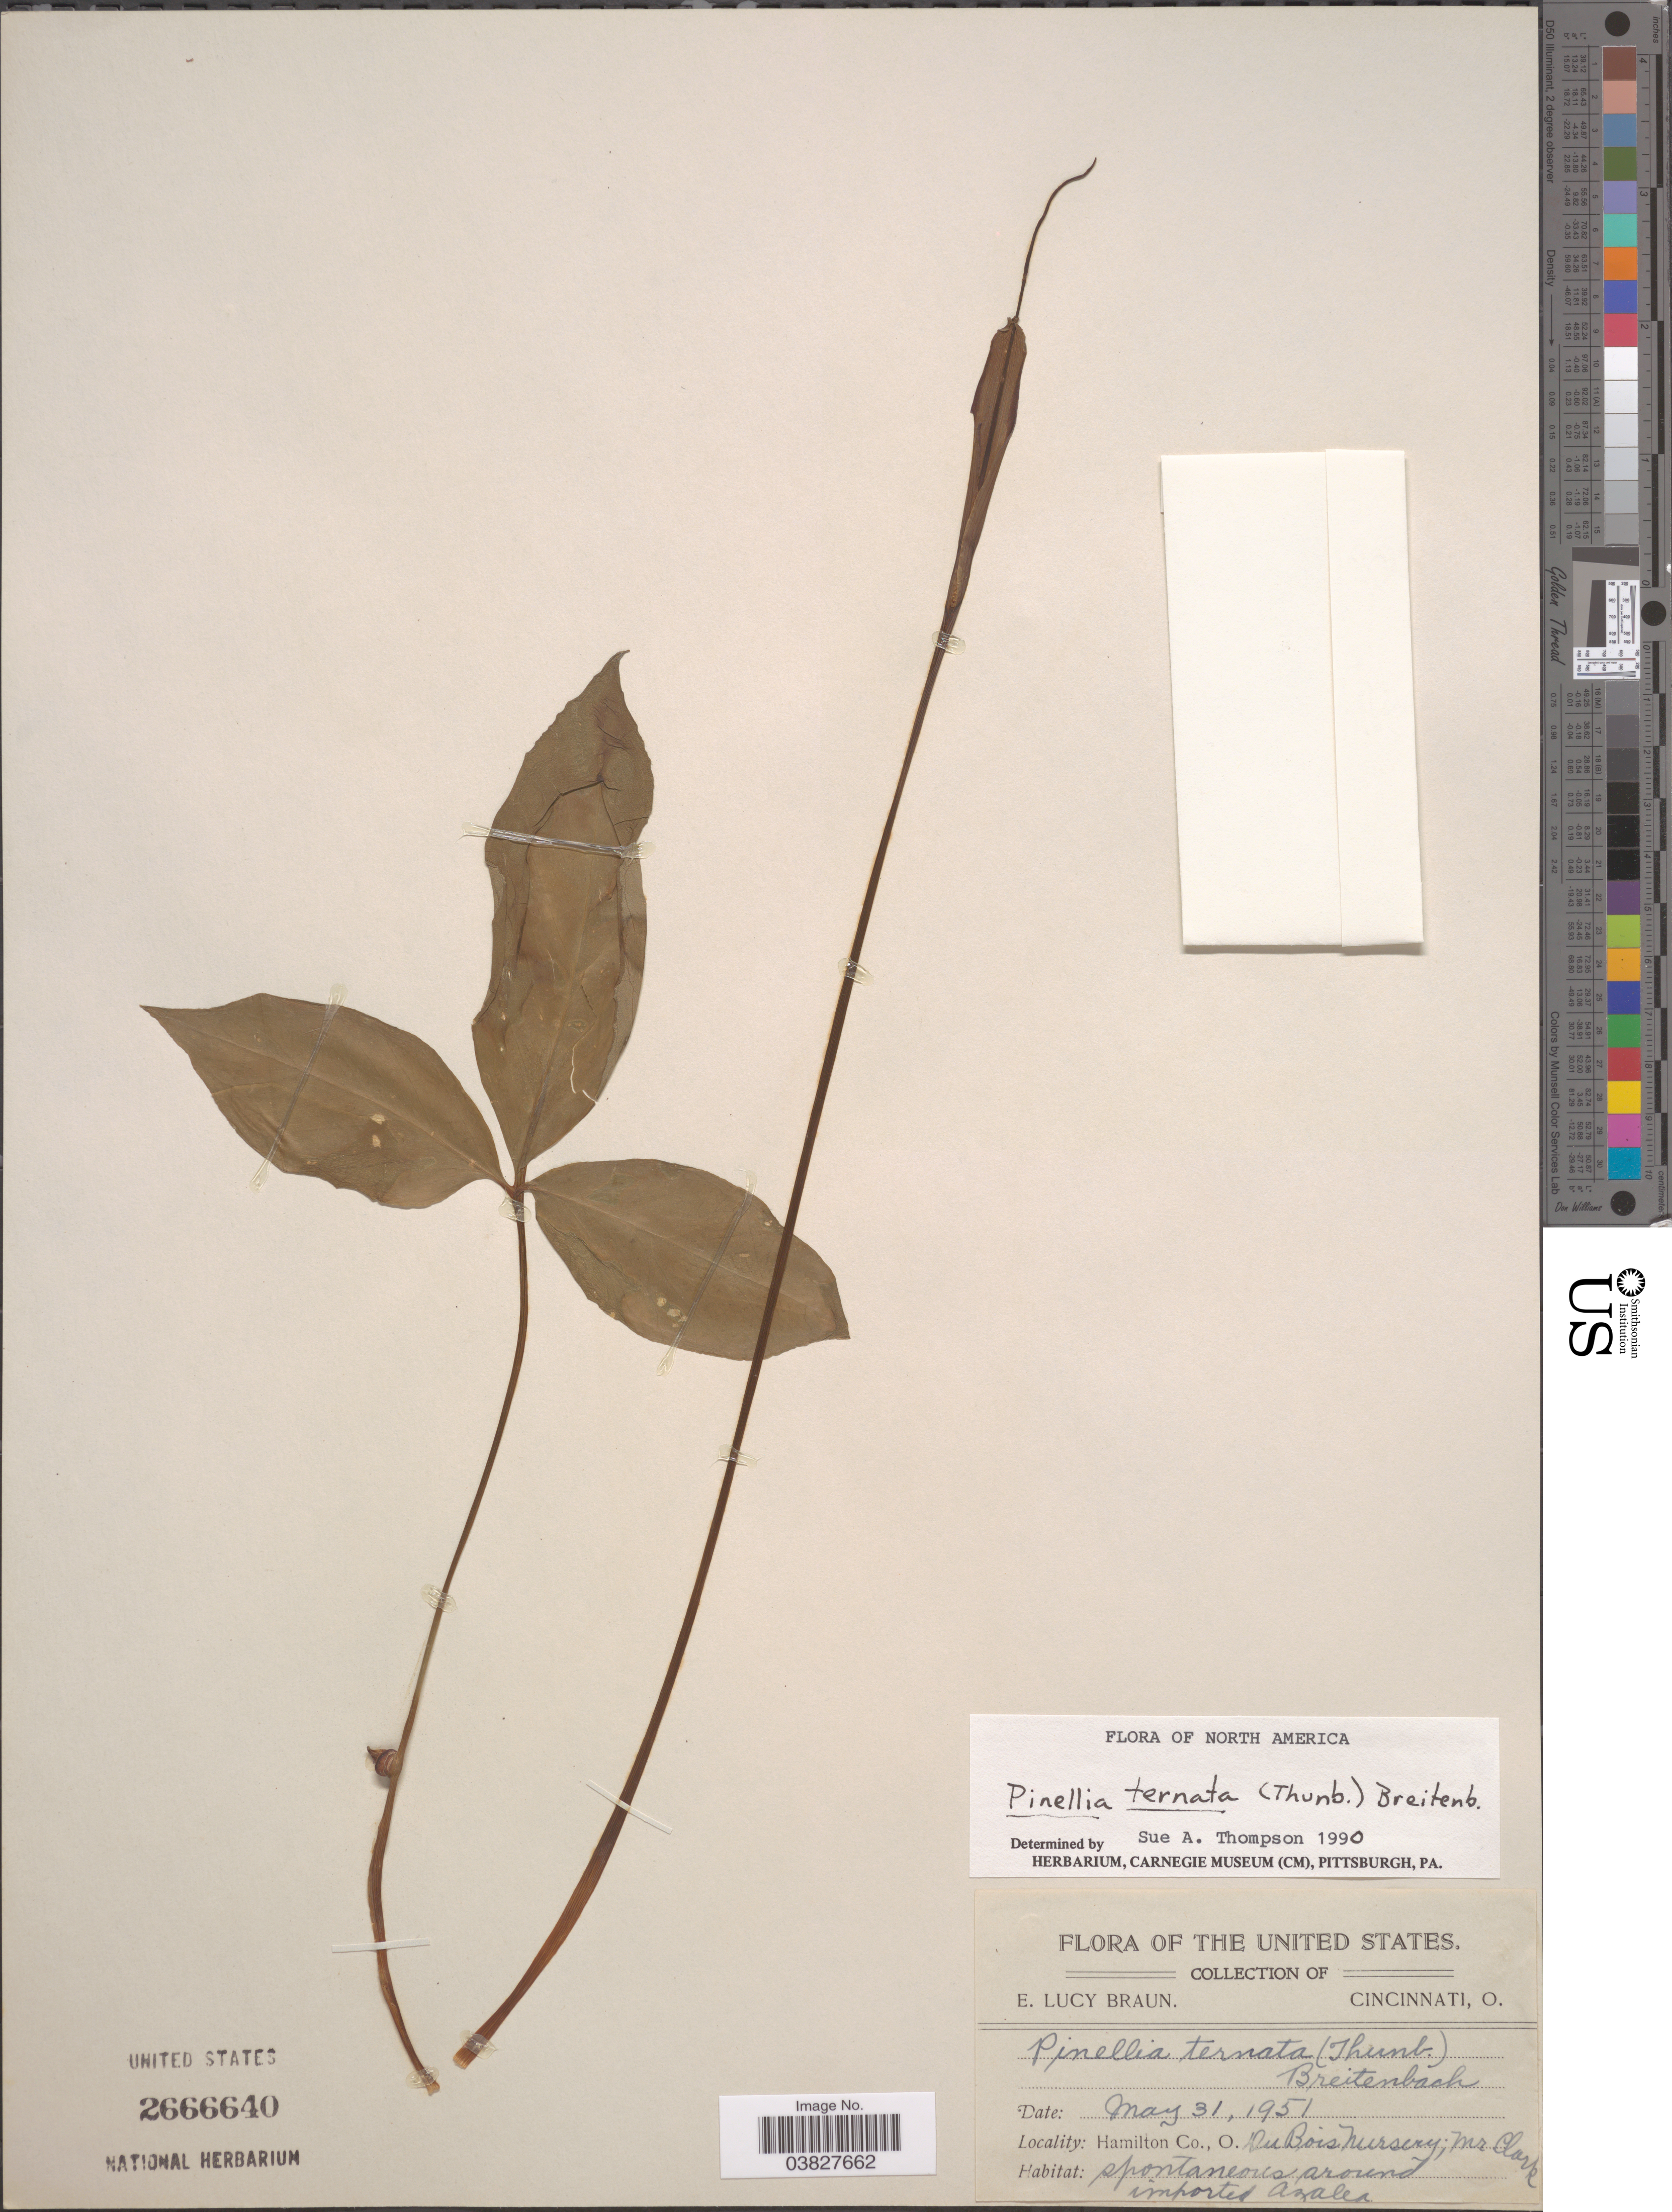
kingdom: Plantae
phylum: Tracheophyta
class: Liliopsida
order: Alismatales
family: Araceae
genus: Pinellia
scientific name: Pinellia ternata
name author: Druce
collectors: E. L. Braun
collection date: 1951-05-31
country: United States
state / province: Ohio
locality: Hamilton Co., DuBois Nursery; Mr. Clark.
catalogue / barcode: US 2666640